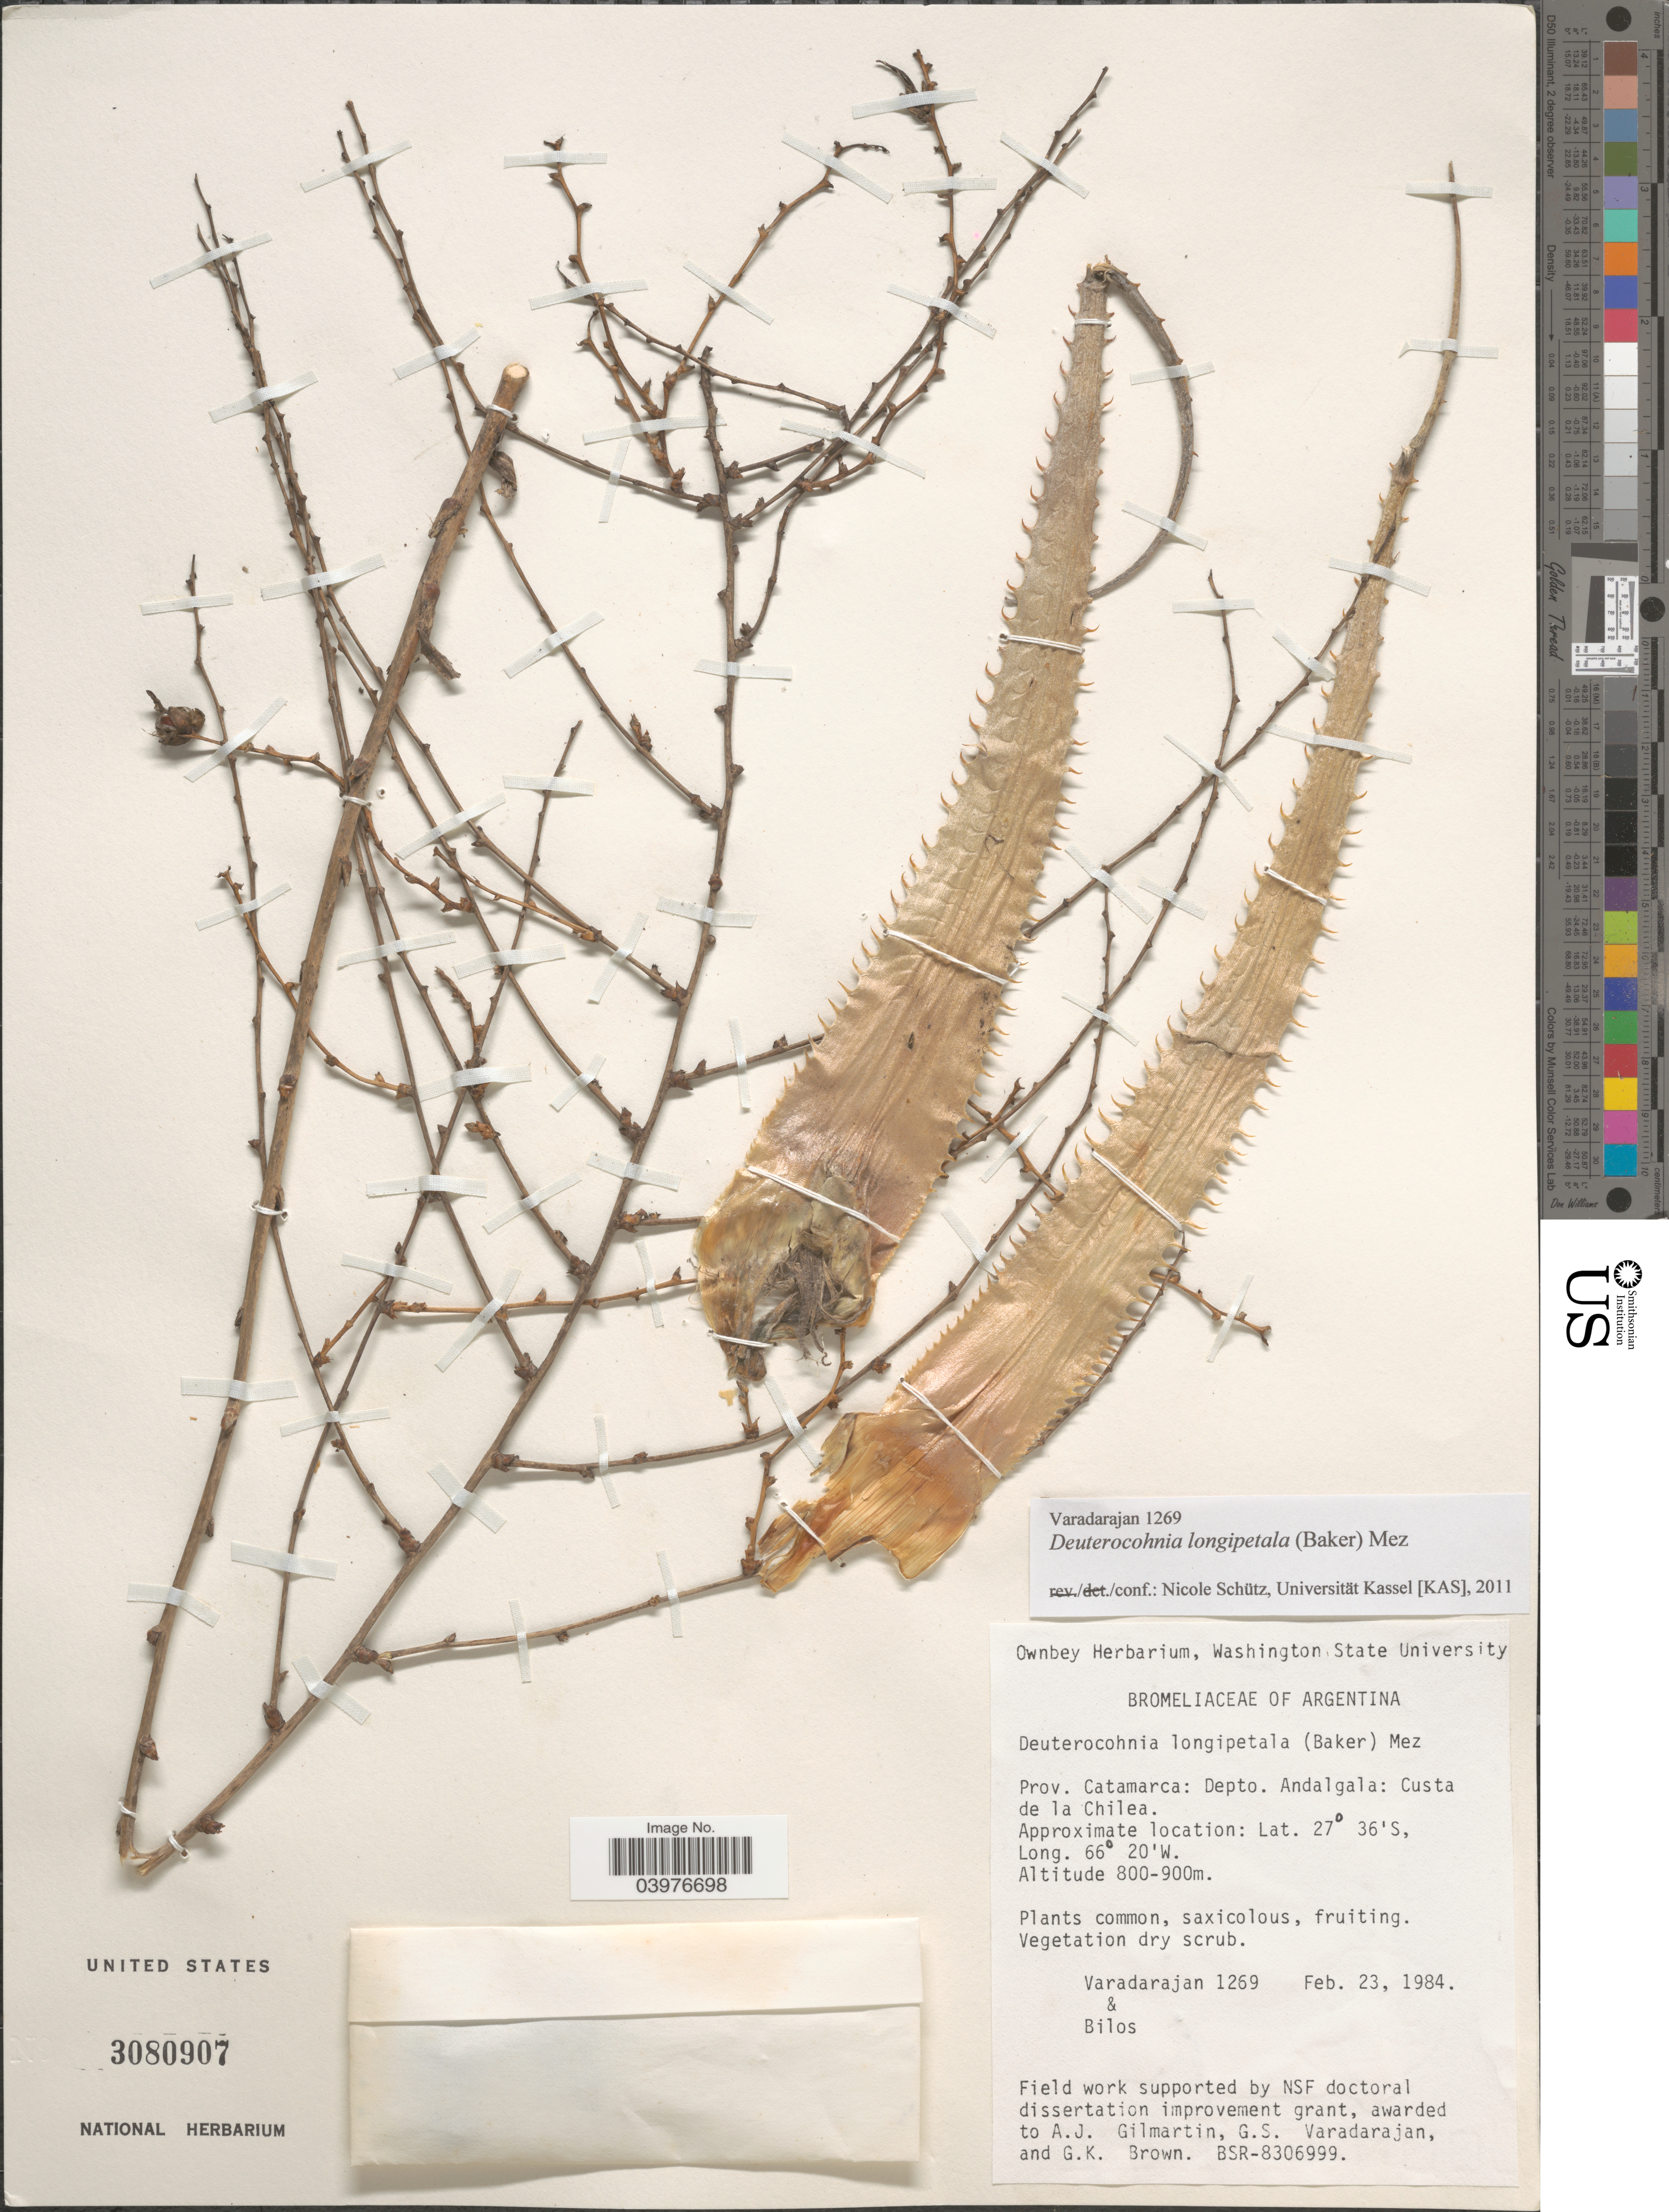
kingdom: Plantae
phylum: Tracheophyta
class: Liliopsida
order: Poales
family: Bromeliaceae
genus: Deuterocohnia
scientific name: Deuterocohnia longipetala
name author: (Baker) Mez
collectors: G. S. Varadarajan & -. Bilos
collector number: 1269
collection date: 1984-02-23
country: Argentina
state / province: Catamarca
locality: Depto. Andalgala: Custa de la Chilea.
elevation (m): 800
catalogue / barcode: US 3080907